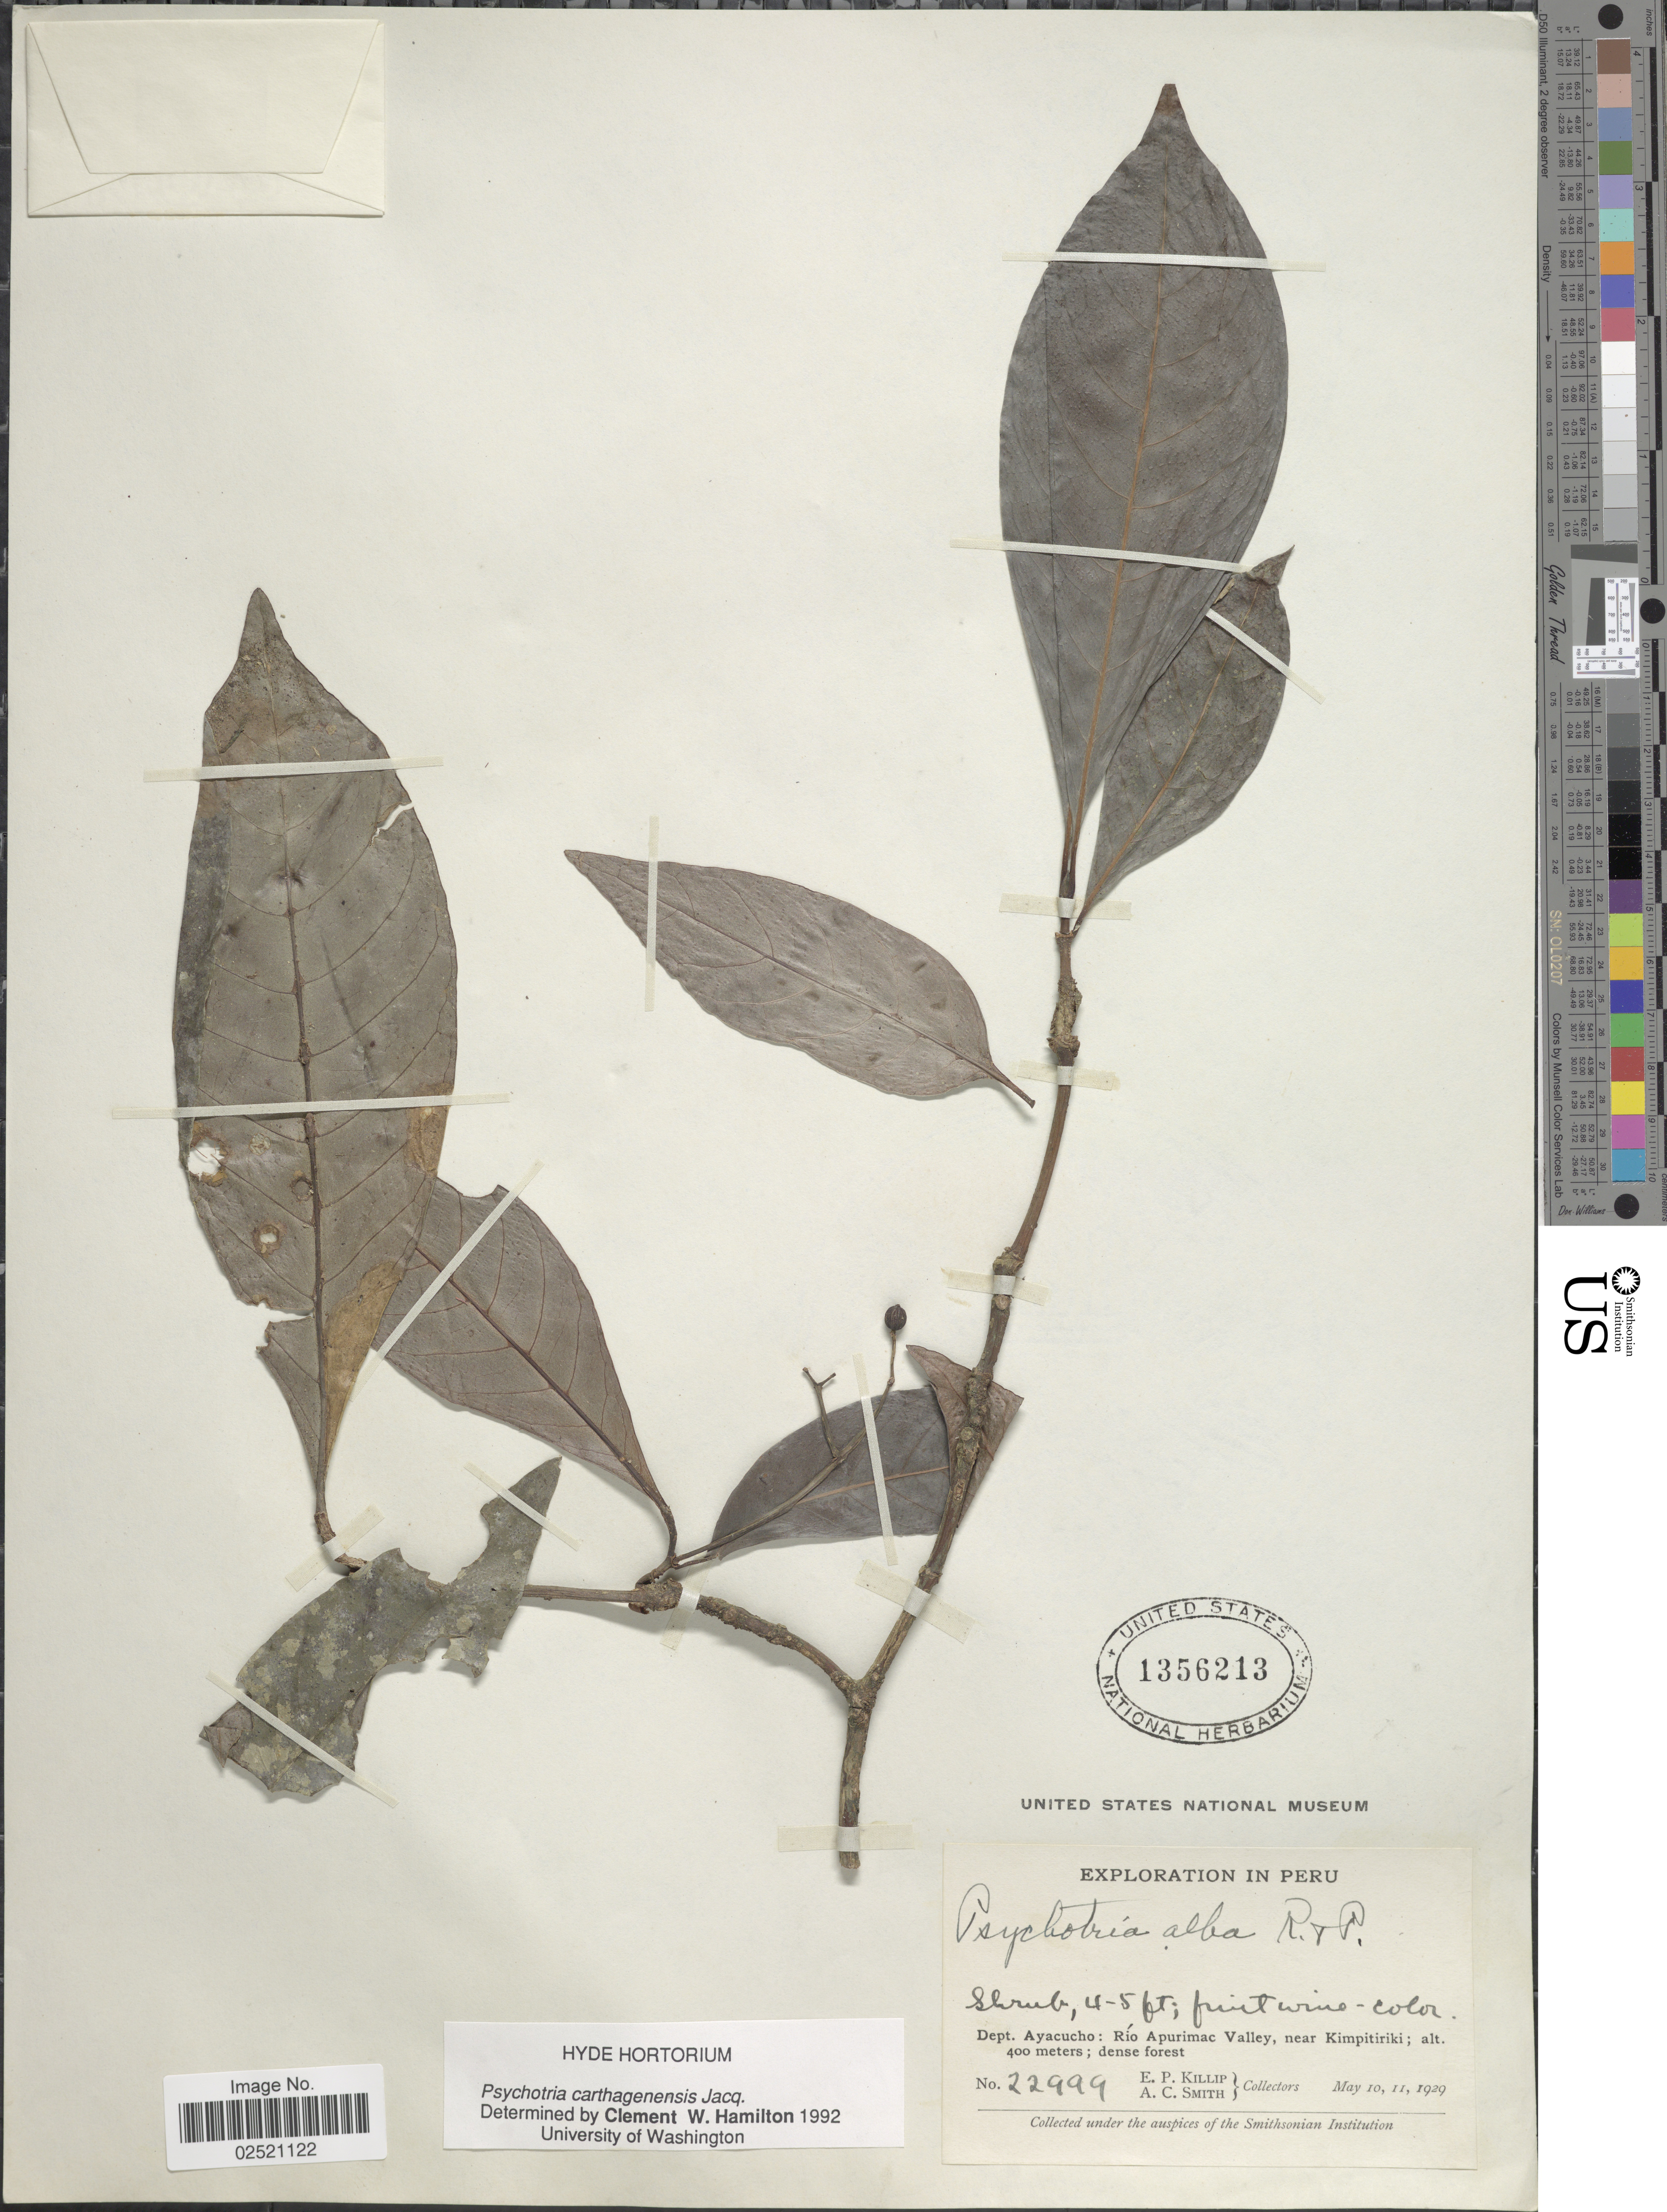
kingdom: Plantae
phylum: Tracheophyta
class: Magnoliopsida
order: Gentianales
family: Rubiaceae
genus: Psychotria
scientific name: Psychotria carthagenensis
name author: Jacq.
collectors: E. P. Killip & A. C. Smith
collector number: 22999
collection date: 1929-05-10/1929-05-11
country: Peru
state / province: Ayacucho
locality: Rio Apurimac Valley, near Kimpitiriki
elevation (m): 400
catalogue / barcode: US 1356213